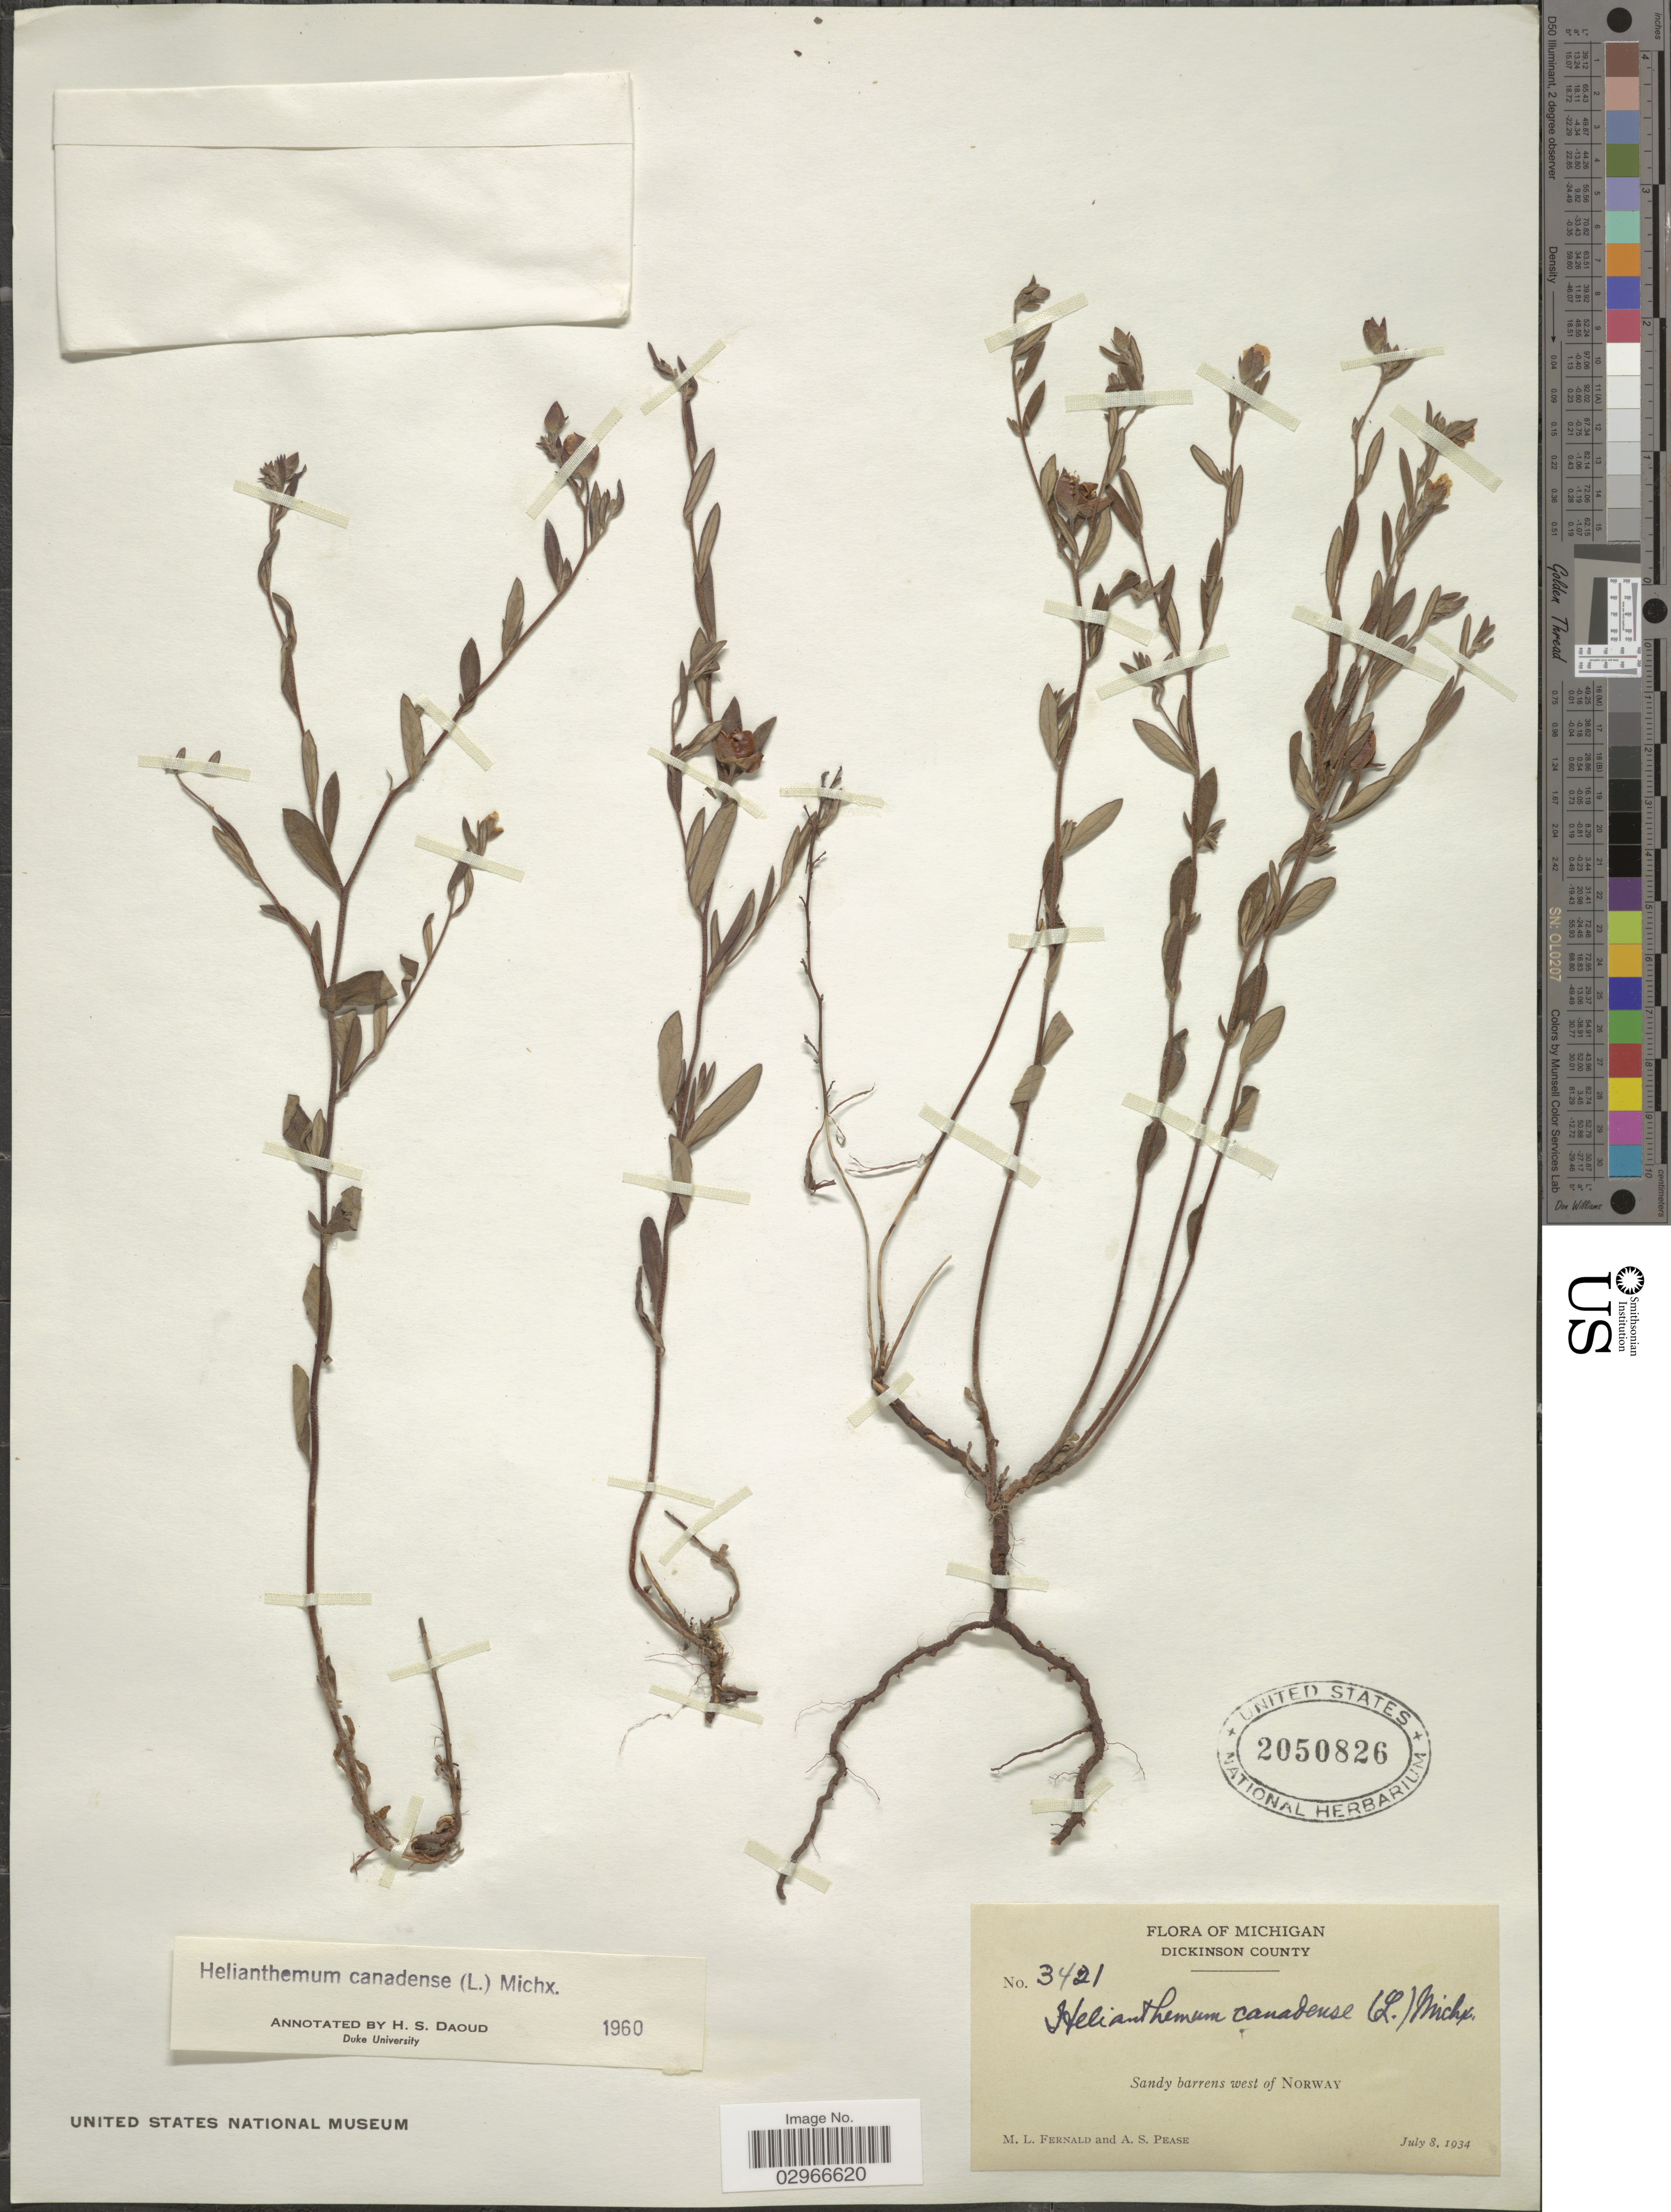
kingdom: Plantae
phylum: Tracheophyta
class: Magnoliopsida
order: Malvales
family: Cistaceae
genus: Helianthemum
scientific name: Helianthemum canadense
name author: (L.) Michx.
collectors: M. L. Fernald & A. S. Pease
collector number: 3421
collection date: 1934-07-08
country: United States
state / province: Michigan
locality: Dickinson County, Sandy barrens west of Norway.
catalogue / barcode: US 2050826